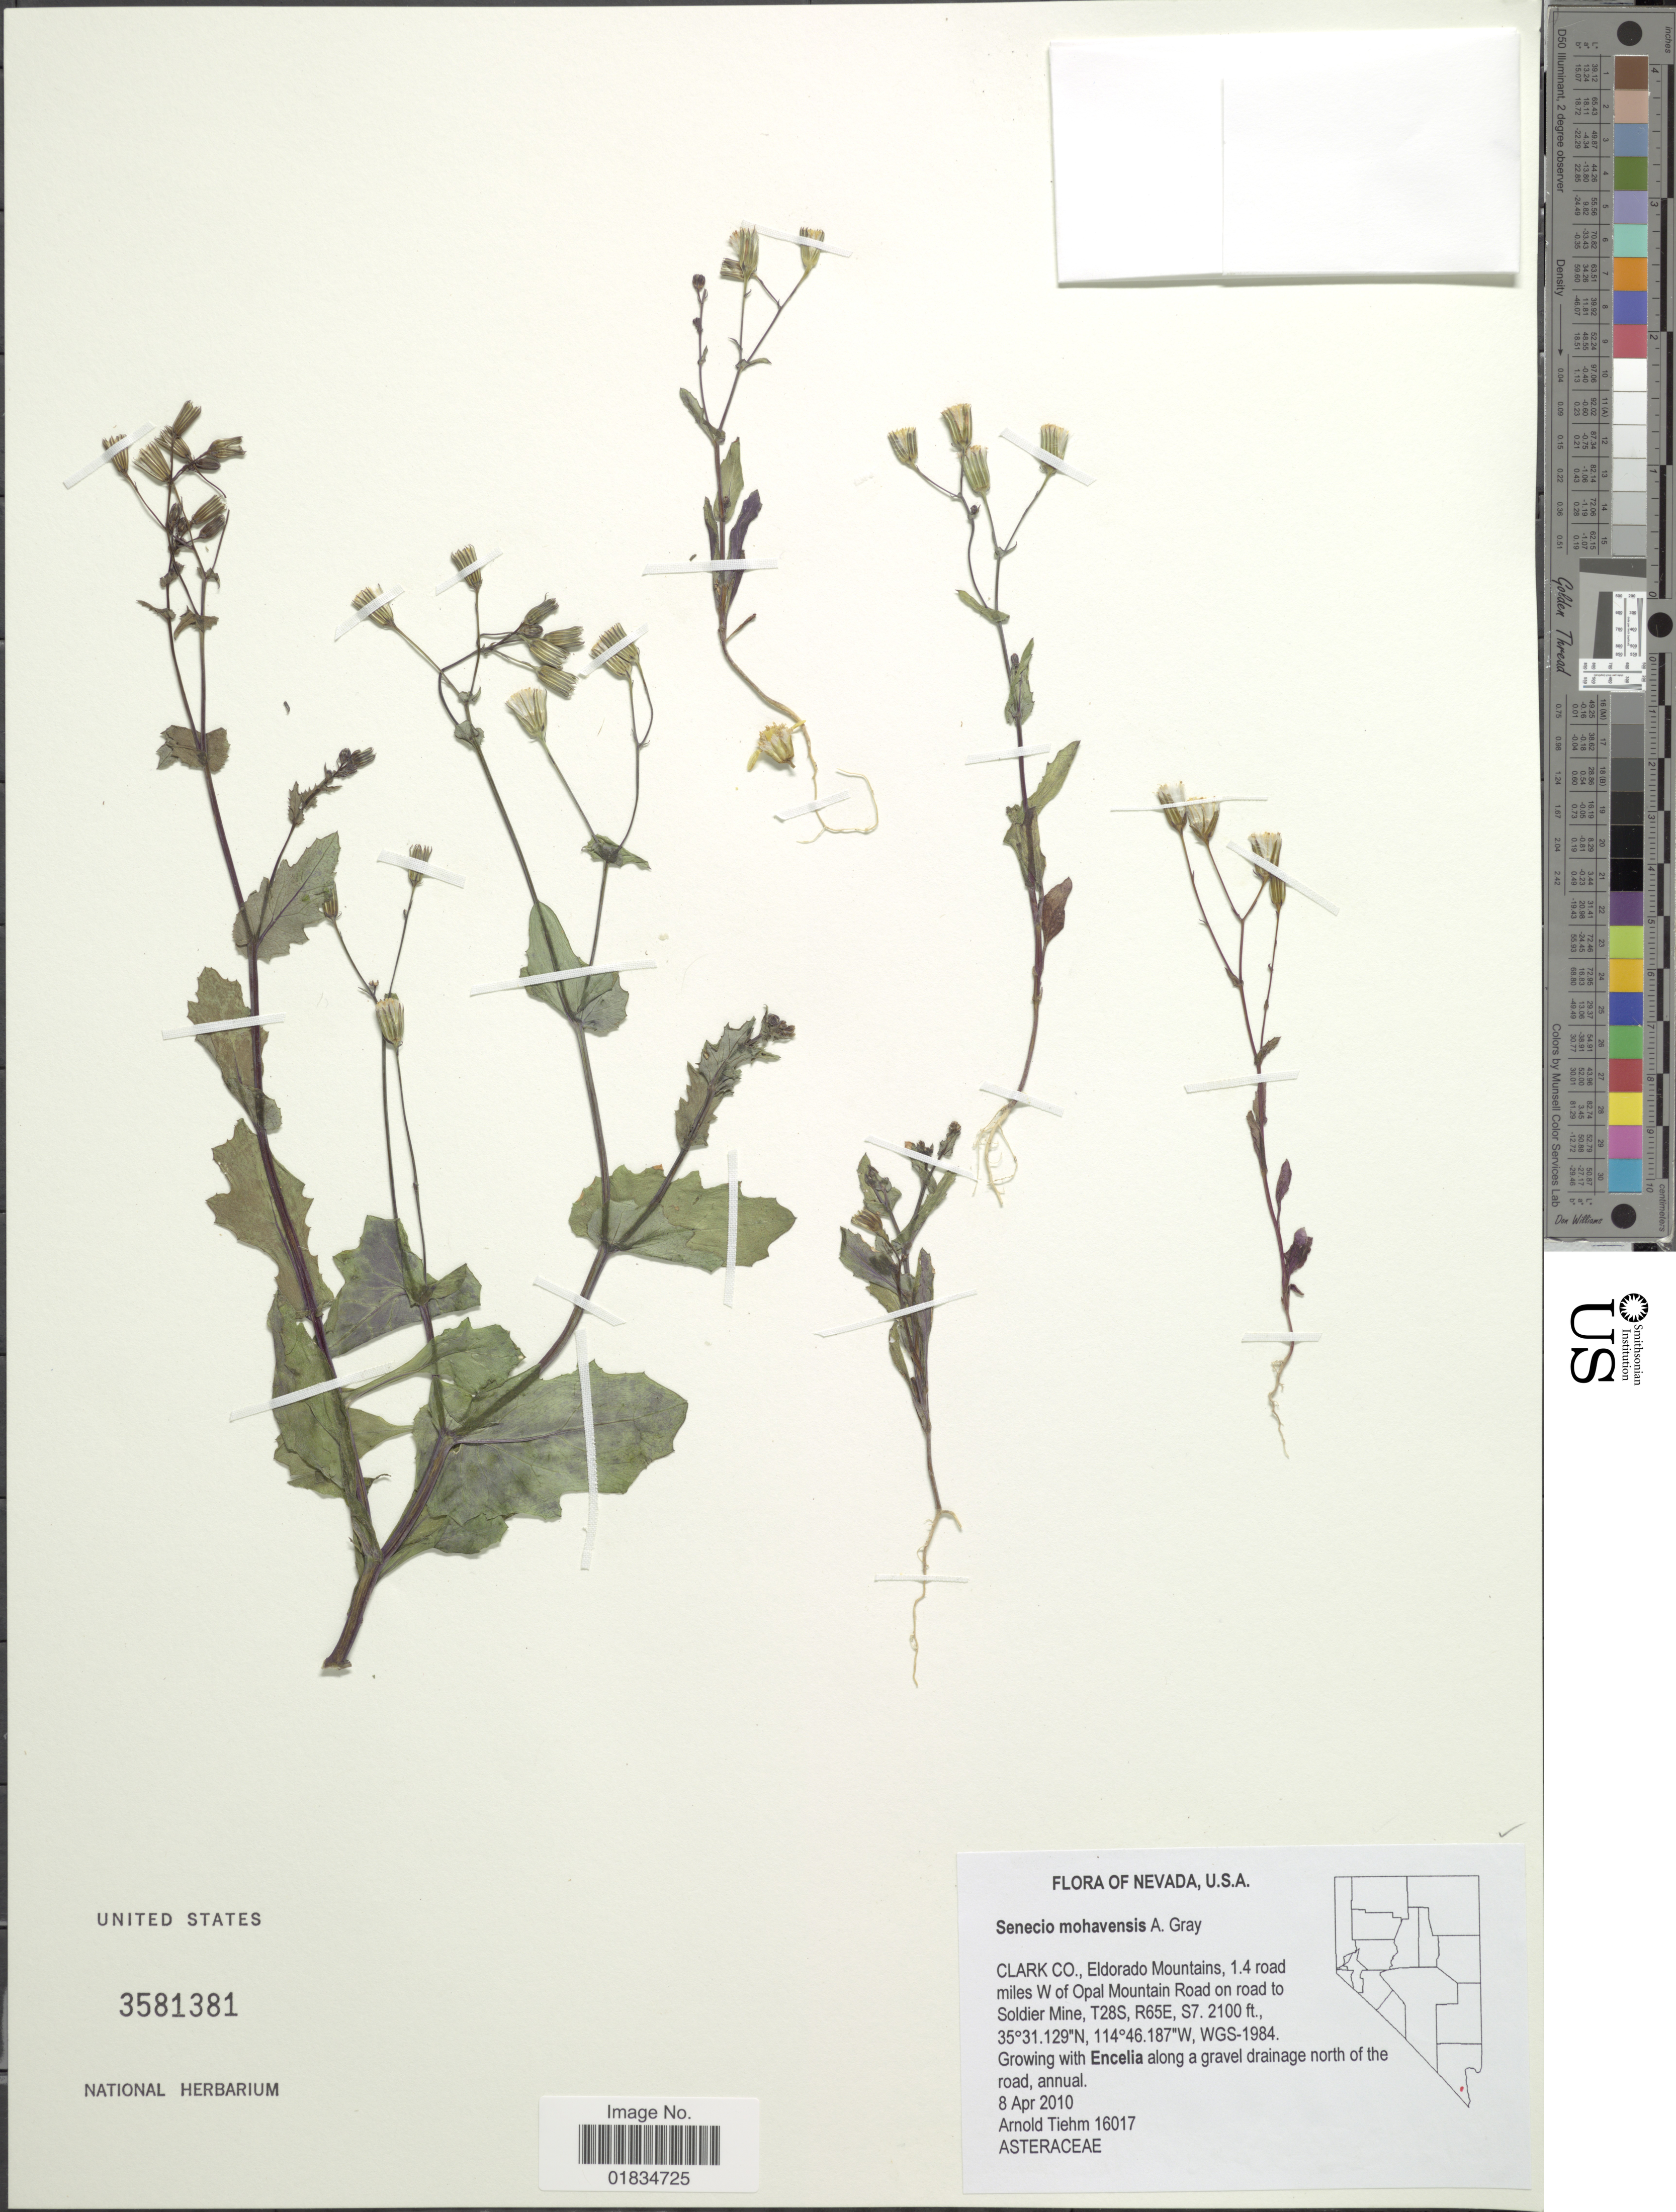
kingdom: Plantae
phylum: Tracheophyta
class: Magnoliopsida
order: Asterales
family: Asteraceae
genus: Senecio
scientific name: Senecio mohavensis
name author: A. Gray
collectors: A. Tiehm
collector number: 16017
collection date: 2010-04-08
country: United States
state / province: Nevada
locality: Clark Co.; Eldorado Mountains, 1.4 road miles W of Opal Mountain Road on road to Soldier Mine, T28S, R65E, S7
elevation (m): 640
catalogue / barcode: US 3581381